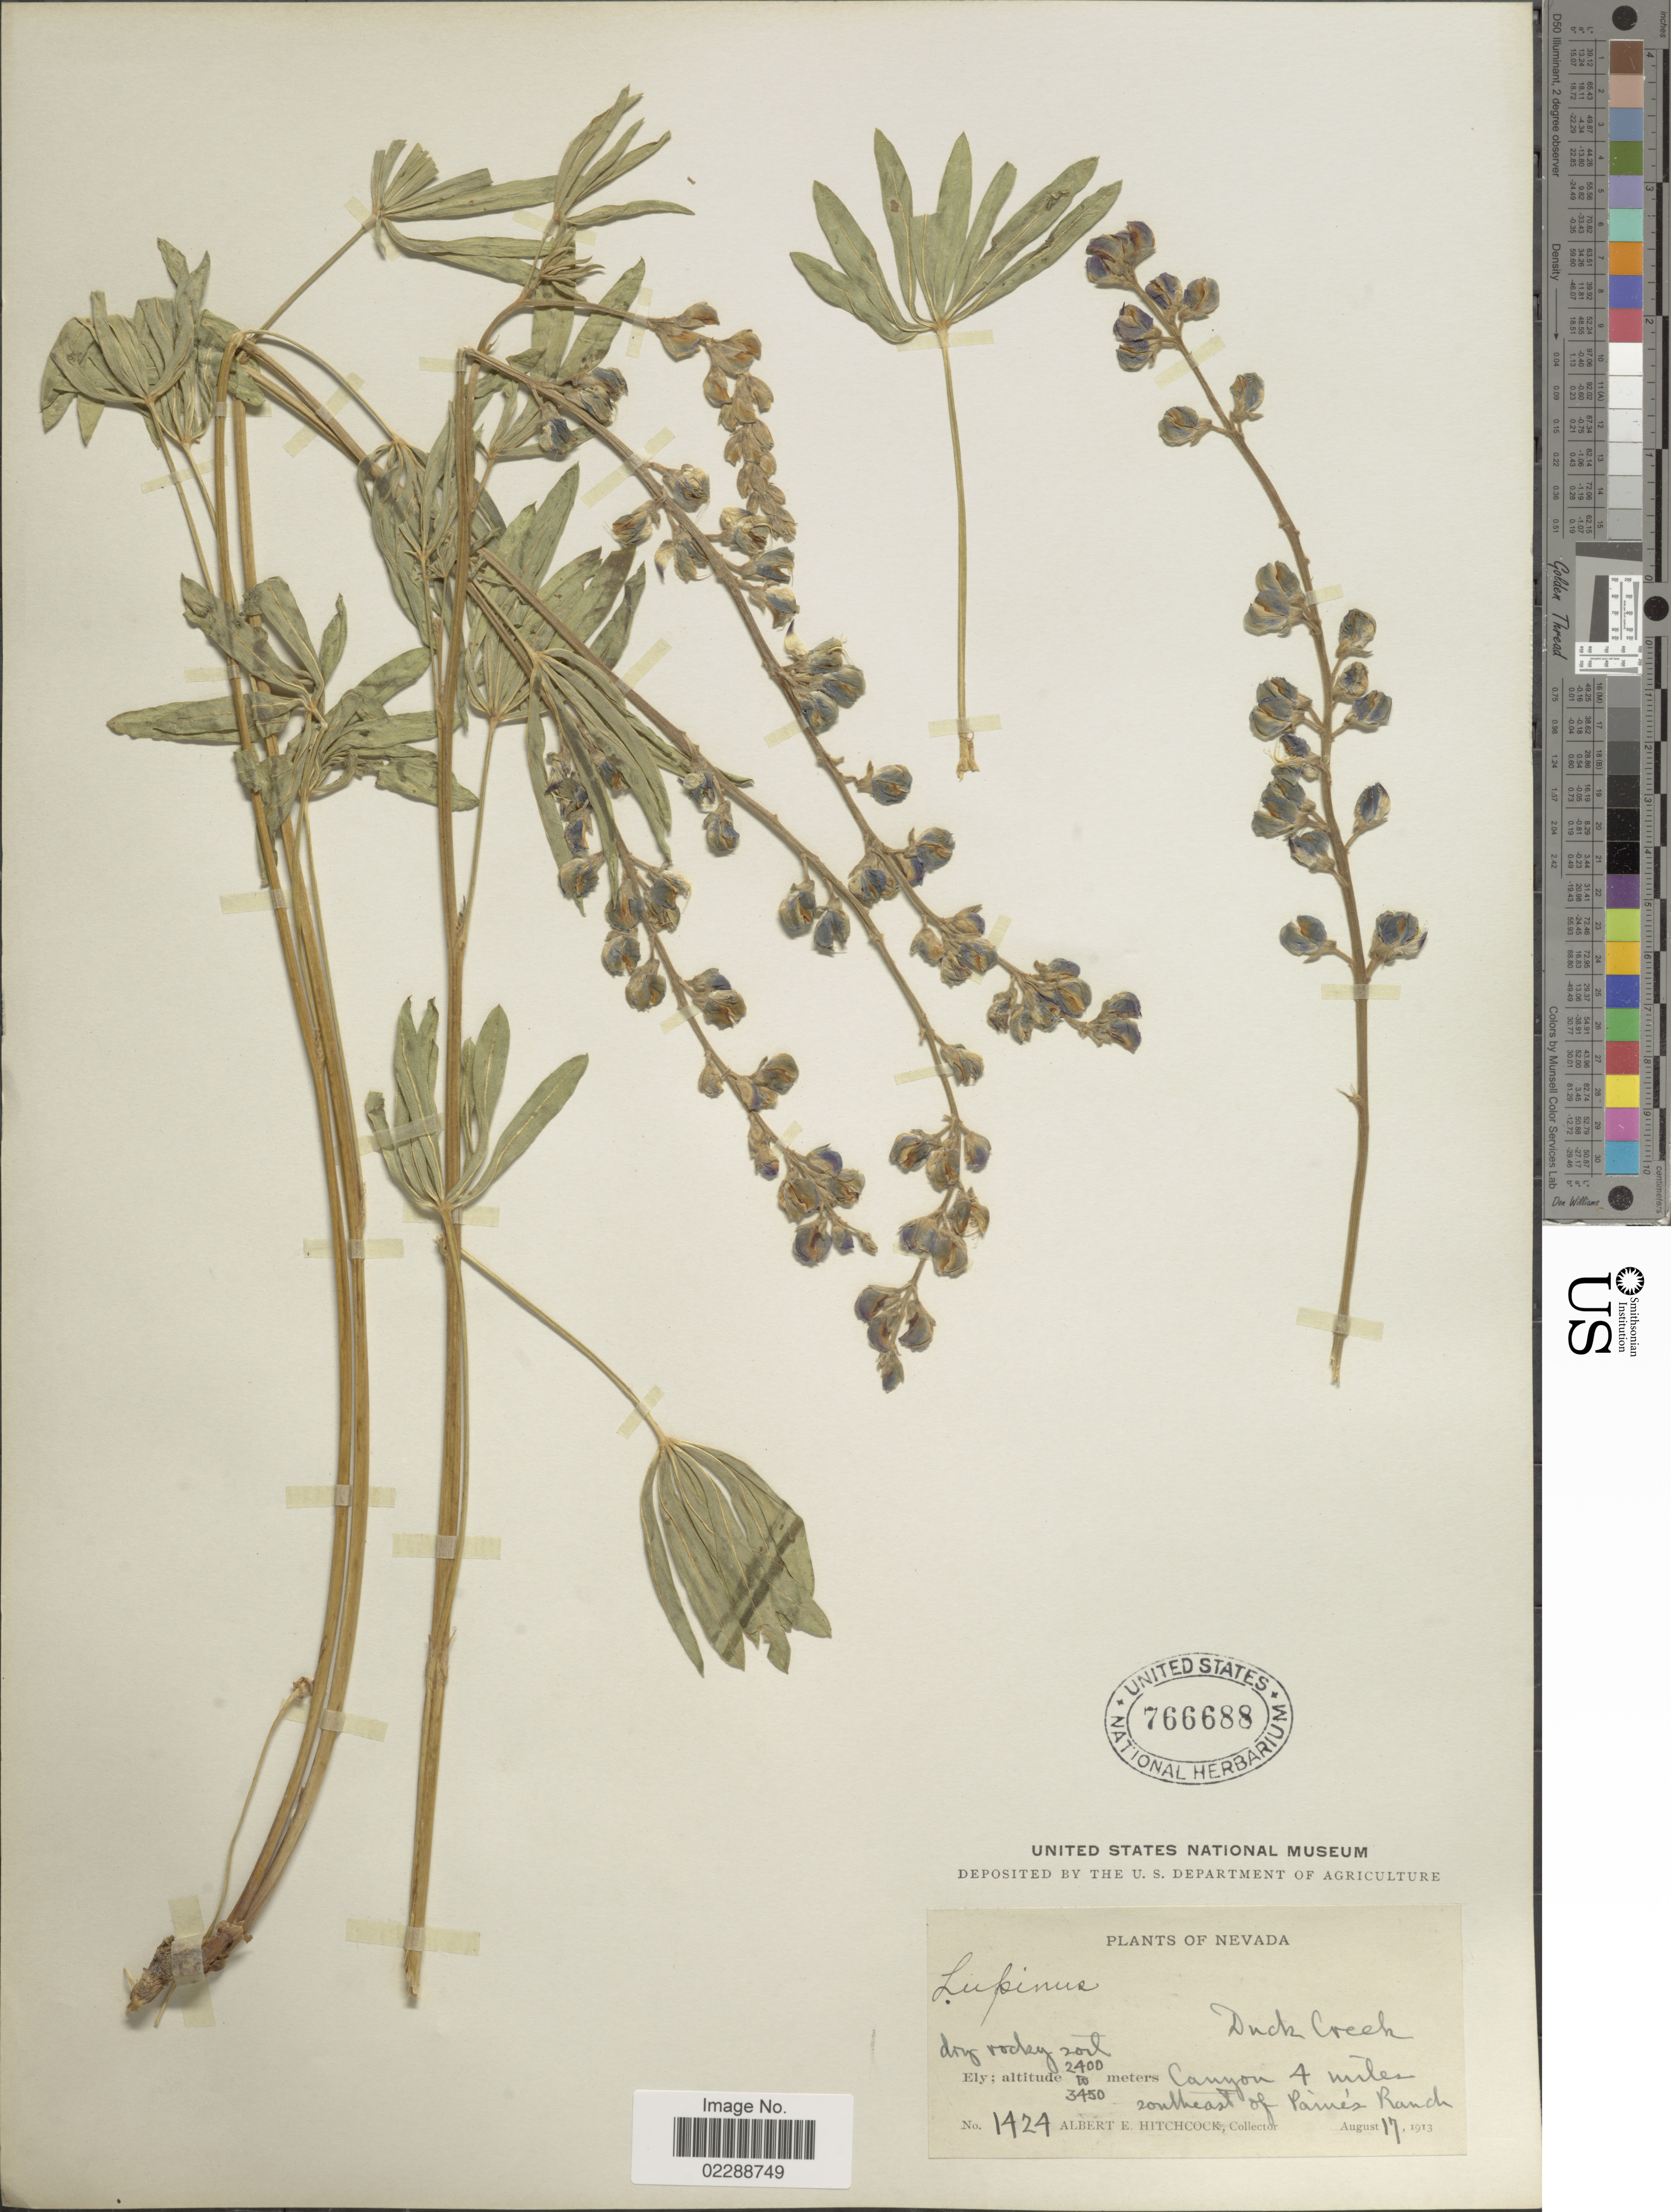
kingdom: Plantae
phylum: Tracheophyta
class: Magnoliopsida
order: Fabales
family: Fabaceae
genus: Lupinus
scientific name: Lupinus sp.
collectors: A. Hitchcock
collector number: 1424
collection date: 1913-08-17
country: United States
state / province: Nevada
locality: Duck Creek, Ely, Canyon 7 miles southeast of Paines Ranch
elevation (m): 2400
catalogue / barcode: US 766688